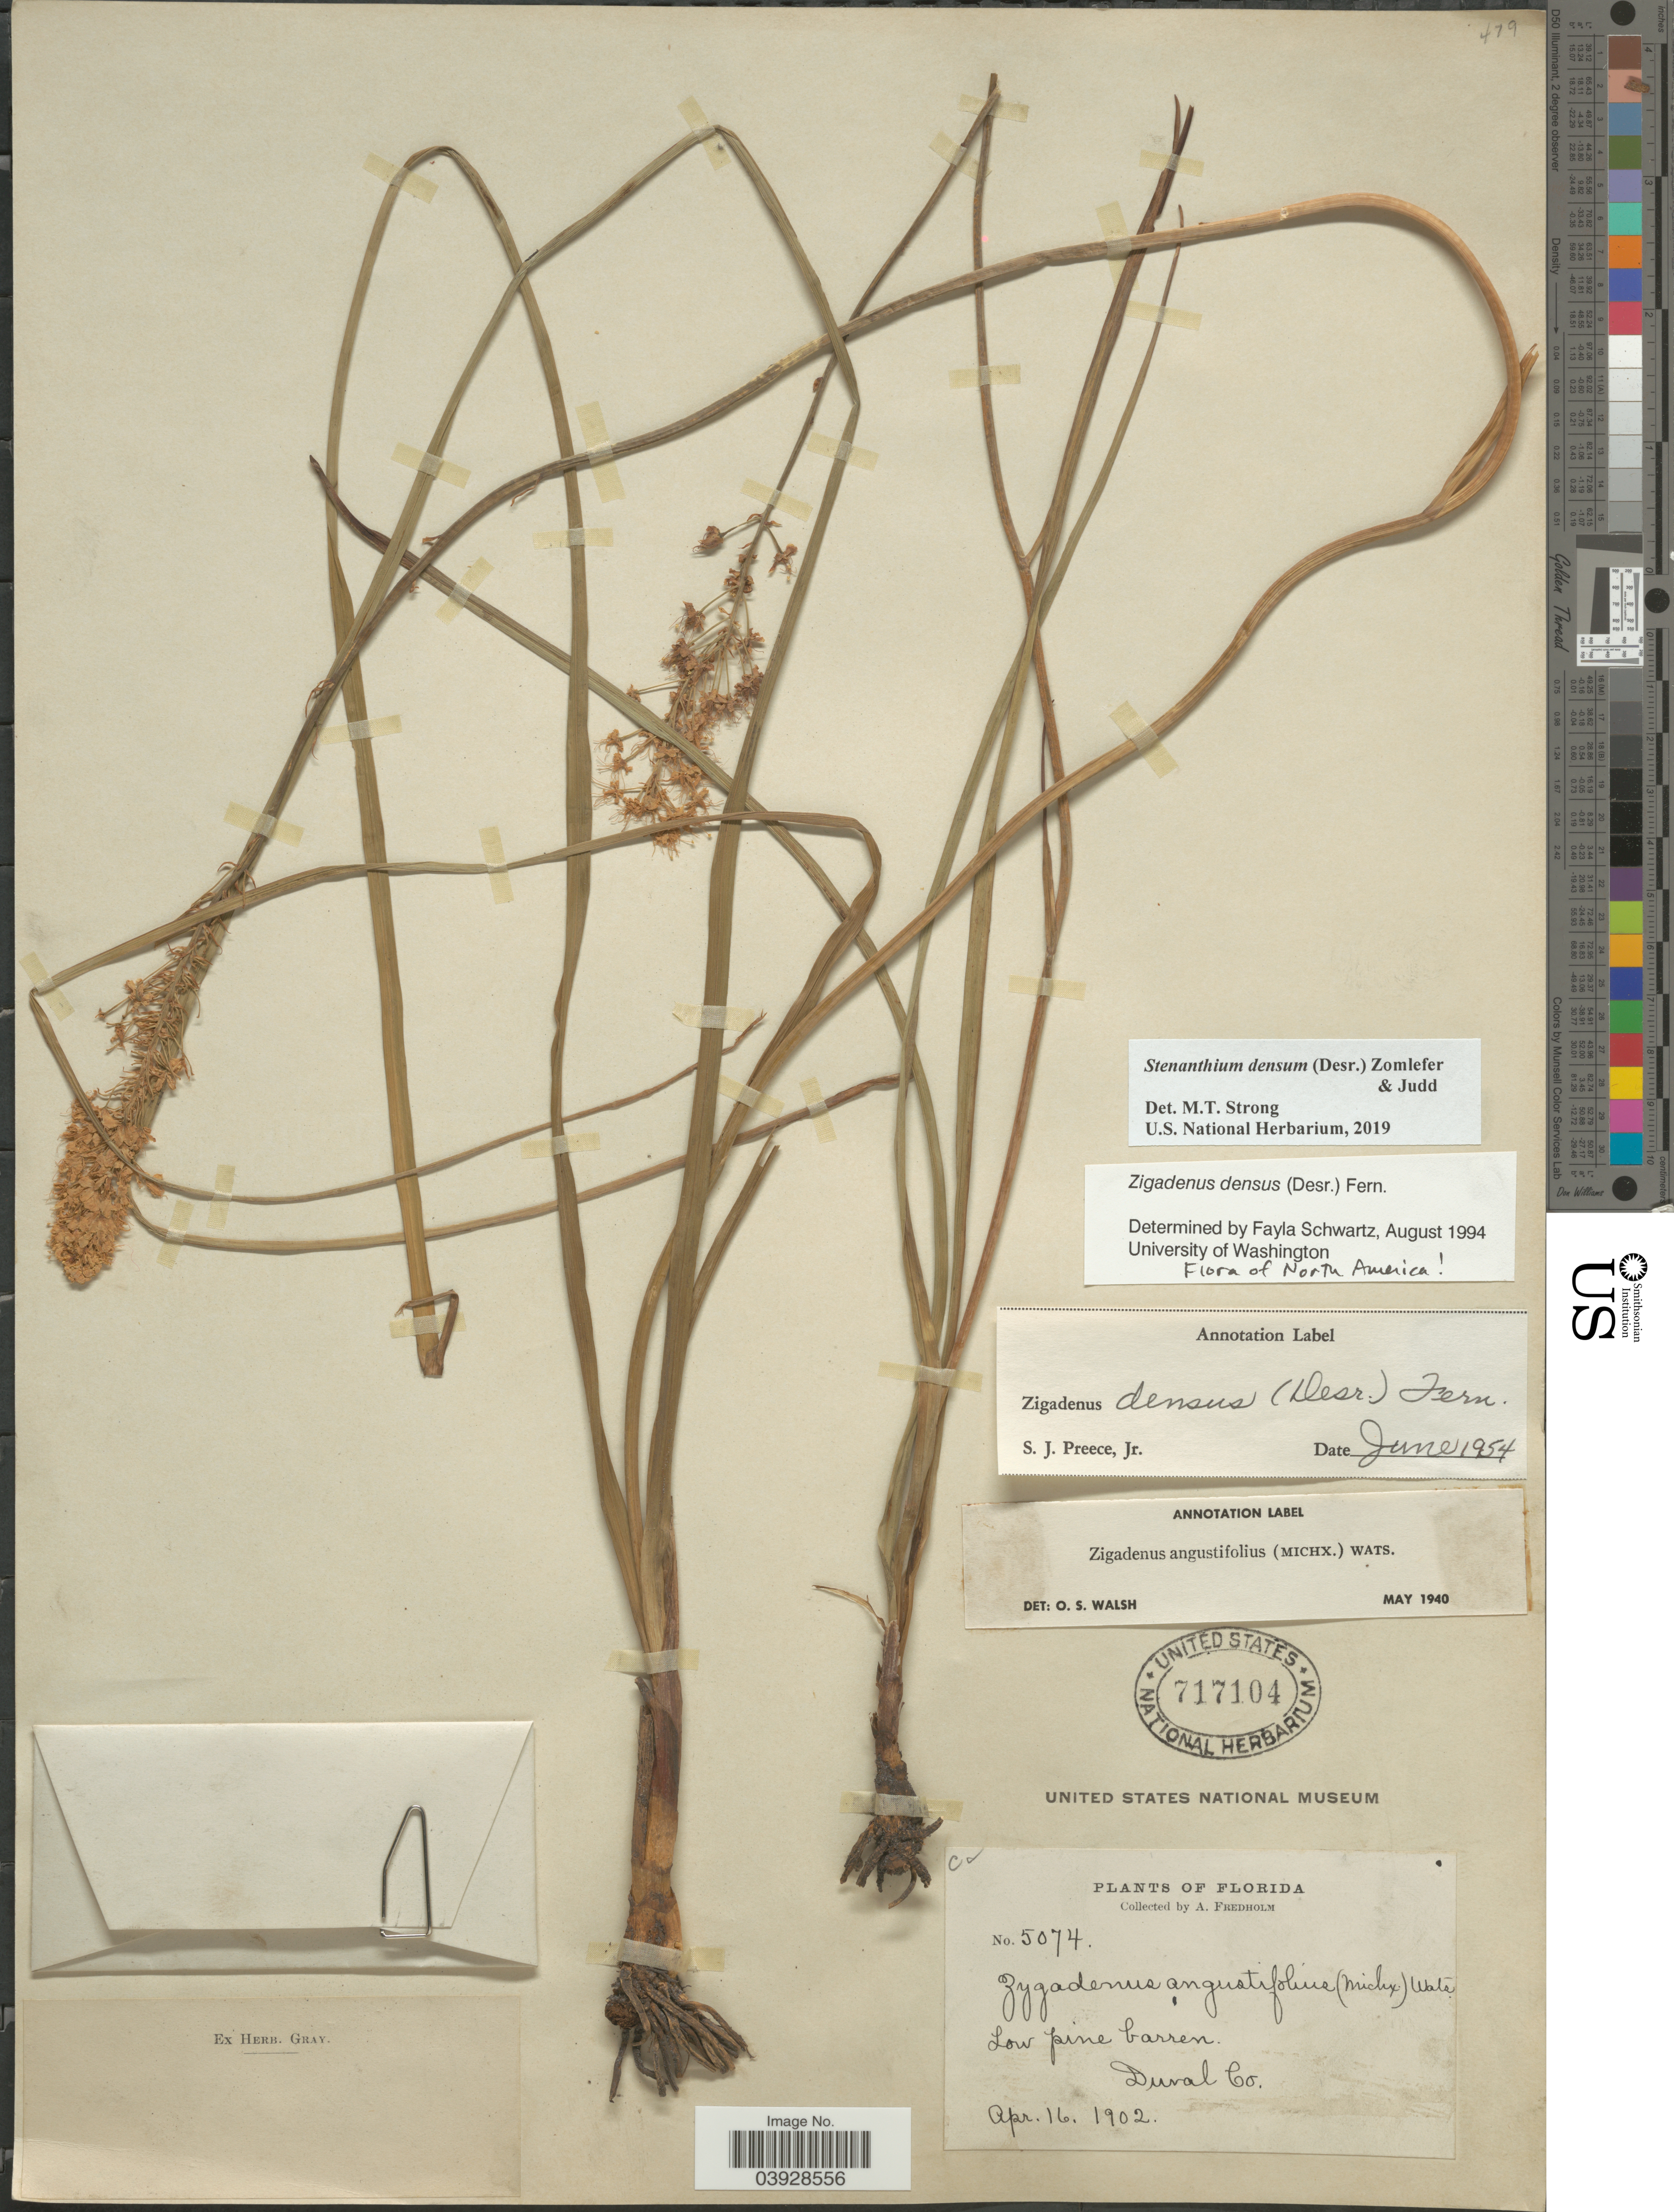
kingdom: Plantae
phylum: Tracheophyta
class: Liliopsida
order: Liliales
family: Melanthiaceae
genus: Stenanthium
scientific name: Stenanthium densum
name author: (Desr.) Zomlefer & Judd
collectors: A. Fredholm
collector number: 5074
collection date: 1902-04-16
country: United States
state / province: Florida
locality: Duval Co.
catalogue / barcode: US 717104